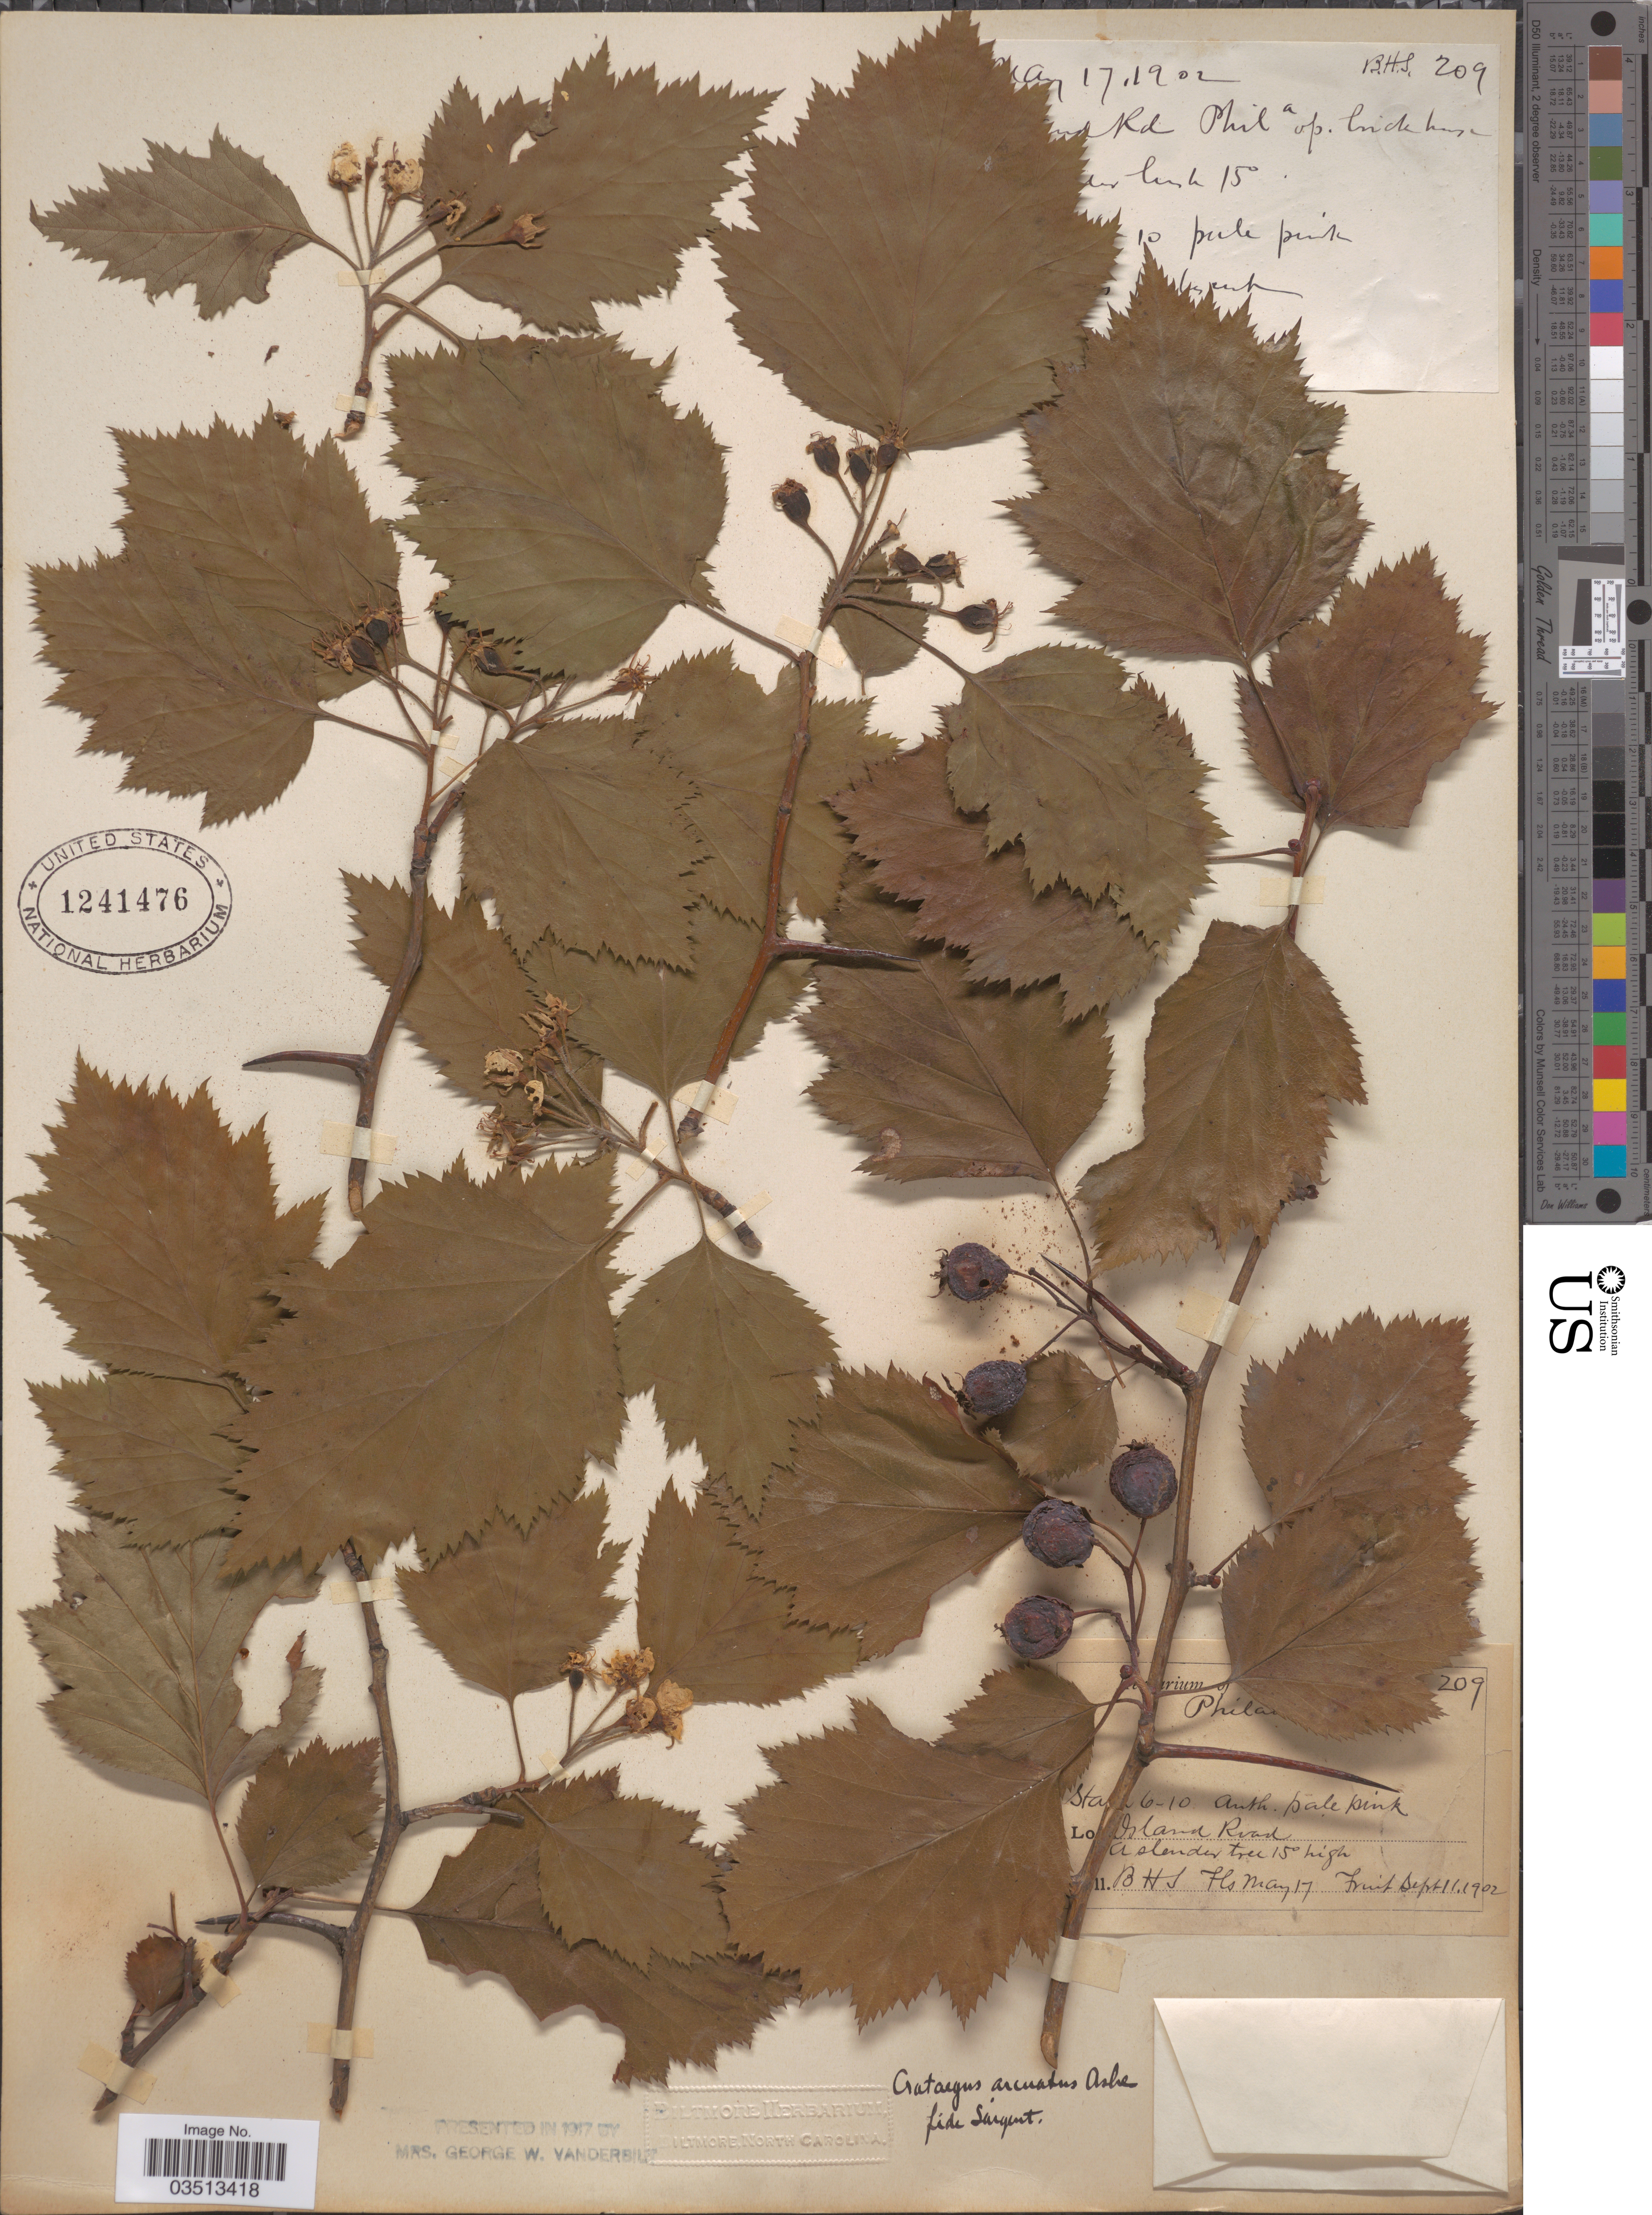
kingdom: Plantae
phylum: Tracheophyta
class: Magnoliopsida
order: Rosales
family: Rosaceae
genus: Crataegus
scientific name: Crataegus arcuata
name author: Ashe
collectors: B. H. S.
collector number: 209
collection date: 1902-05-17/1902-09-11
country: United States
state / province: Pennsylvania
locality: Phila op. brick house. Island Road.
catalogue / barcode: US 1241476